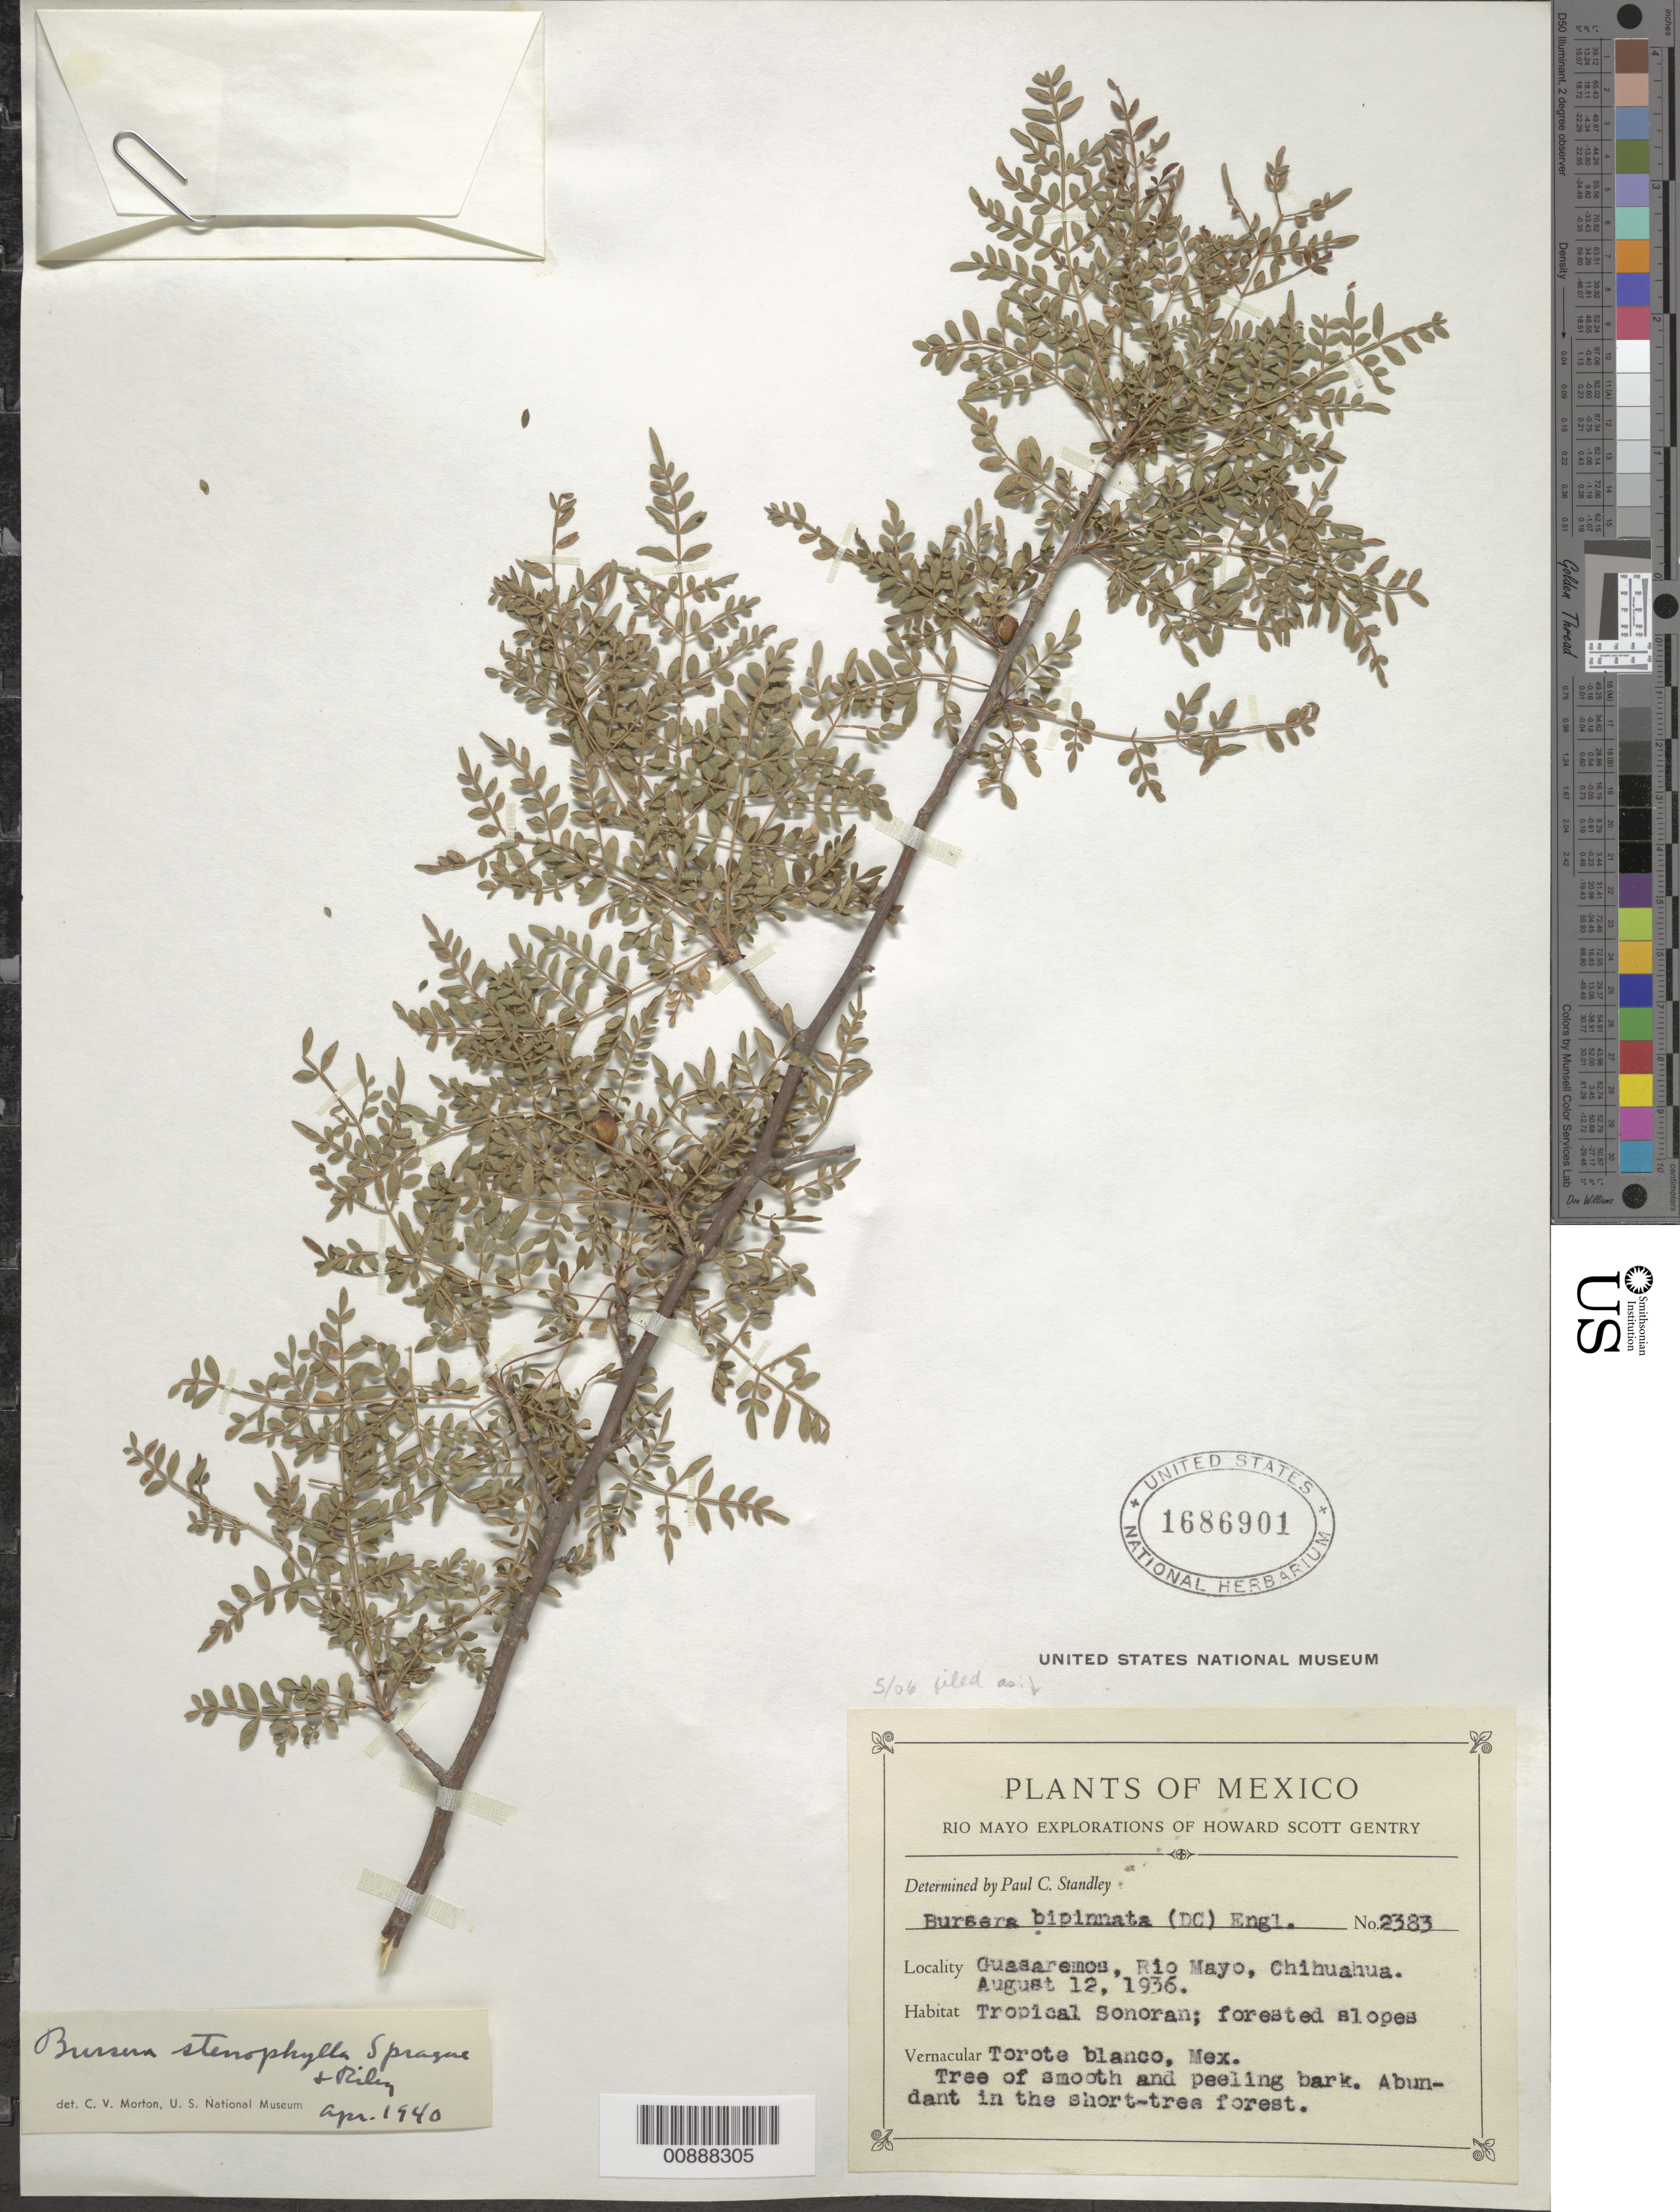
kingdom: Plantae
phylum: Tracheophyta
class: Magnoliopsida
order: Sapindales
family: Burseraceae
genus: Bursera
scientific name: Bursera bipinnata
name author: Engl.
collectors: H. S. Gentry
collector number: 2383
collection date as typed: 12 Aug 1936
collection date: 1936-08-12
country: Mexico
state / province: Chihuahua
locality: Guasaremos, Río Mayo, Chihuahua.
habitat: Tropical Sonoran; forested slopes.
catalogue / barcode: US 1686901